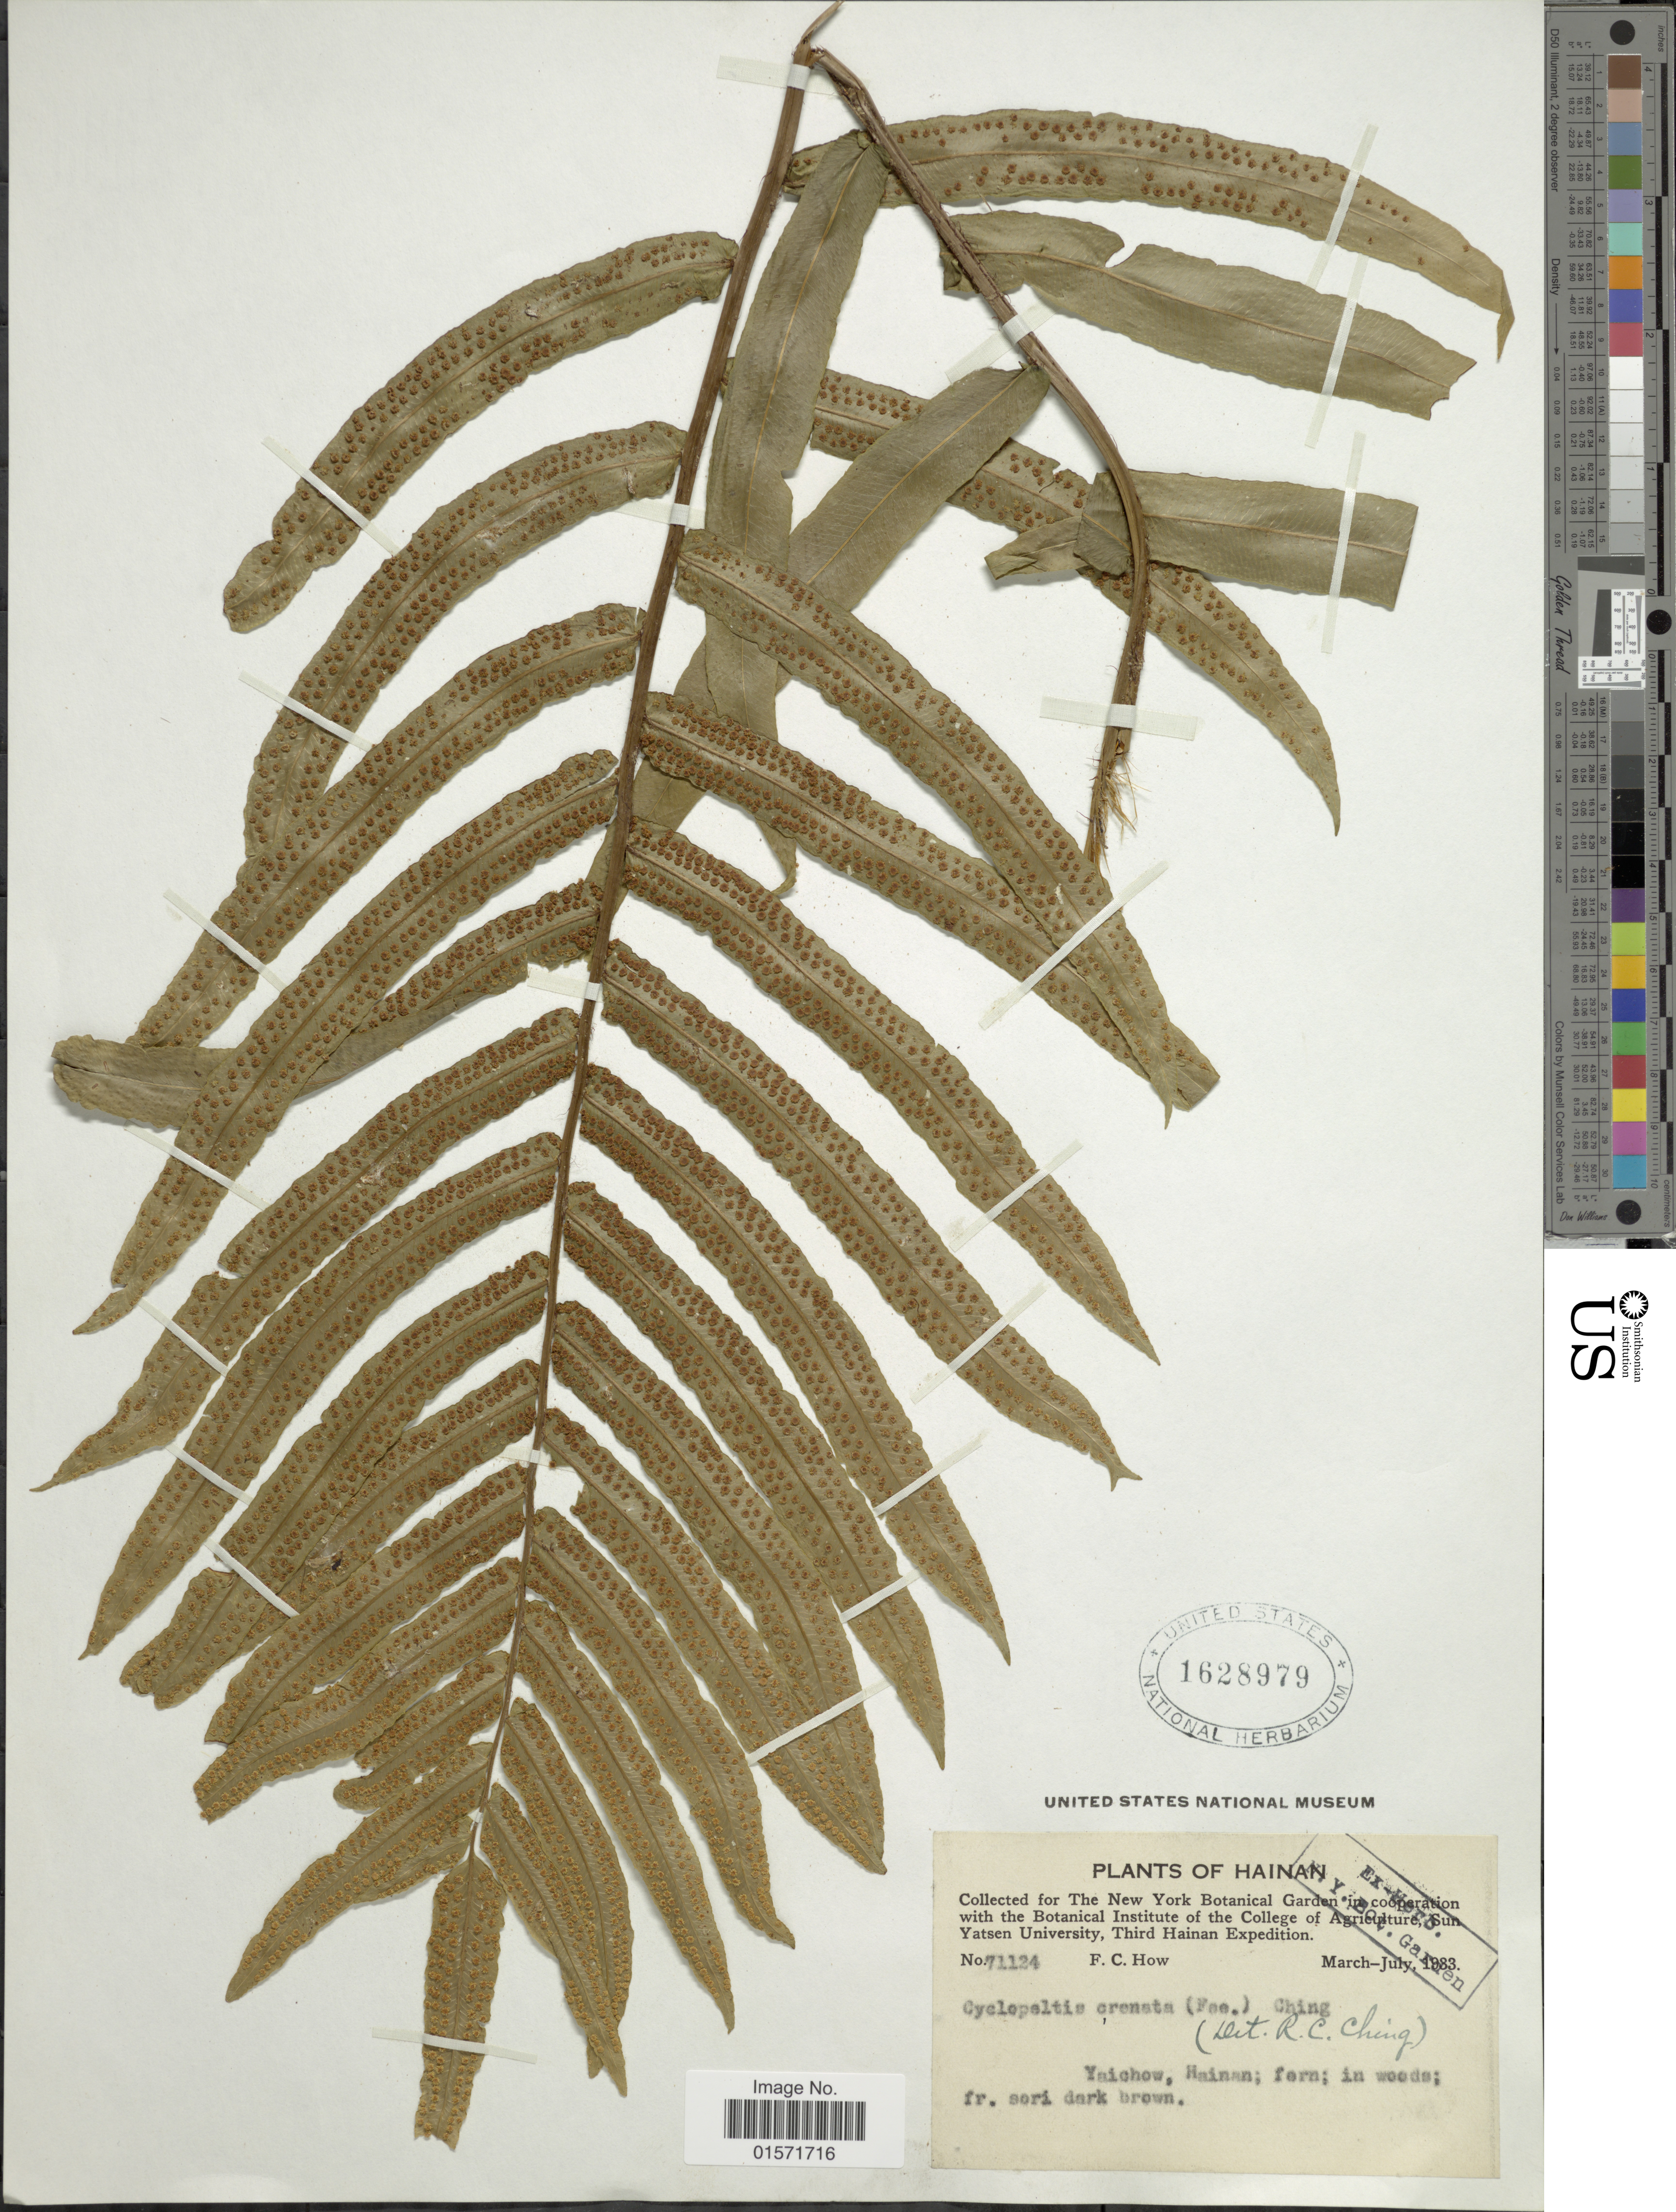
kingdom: Plantae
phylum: Tracheophyta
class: Polypodiopsida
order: Polypodiales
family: Lomariopsidaceae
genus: Cyclopeltis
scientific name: Cyclopeltis crenata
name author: (Fée) C. Chr.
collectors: F. C. How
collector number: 71124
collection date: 1983-03/1983-07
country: China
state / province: Hainan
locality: Yaichow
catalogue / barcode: US 1628979